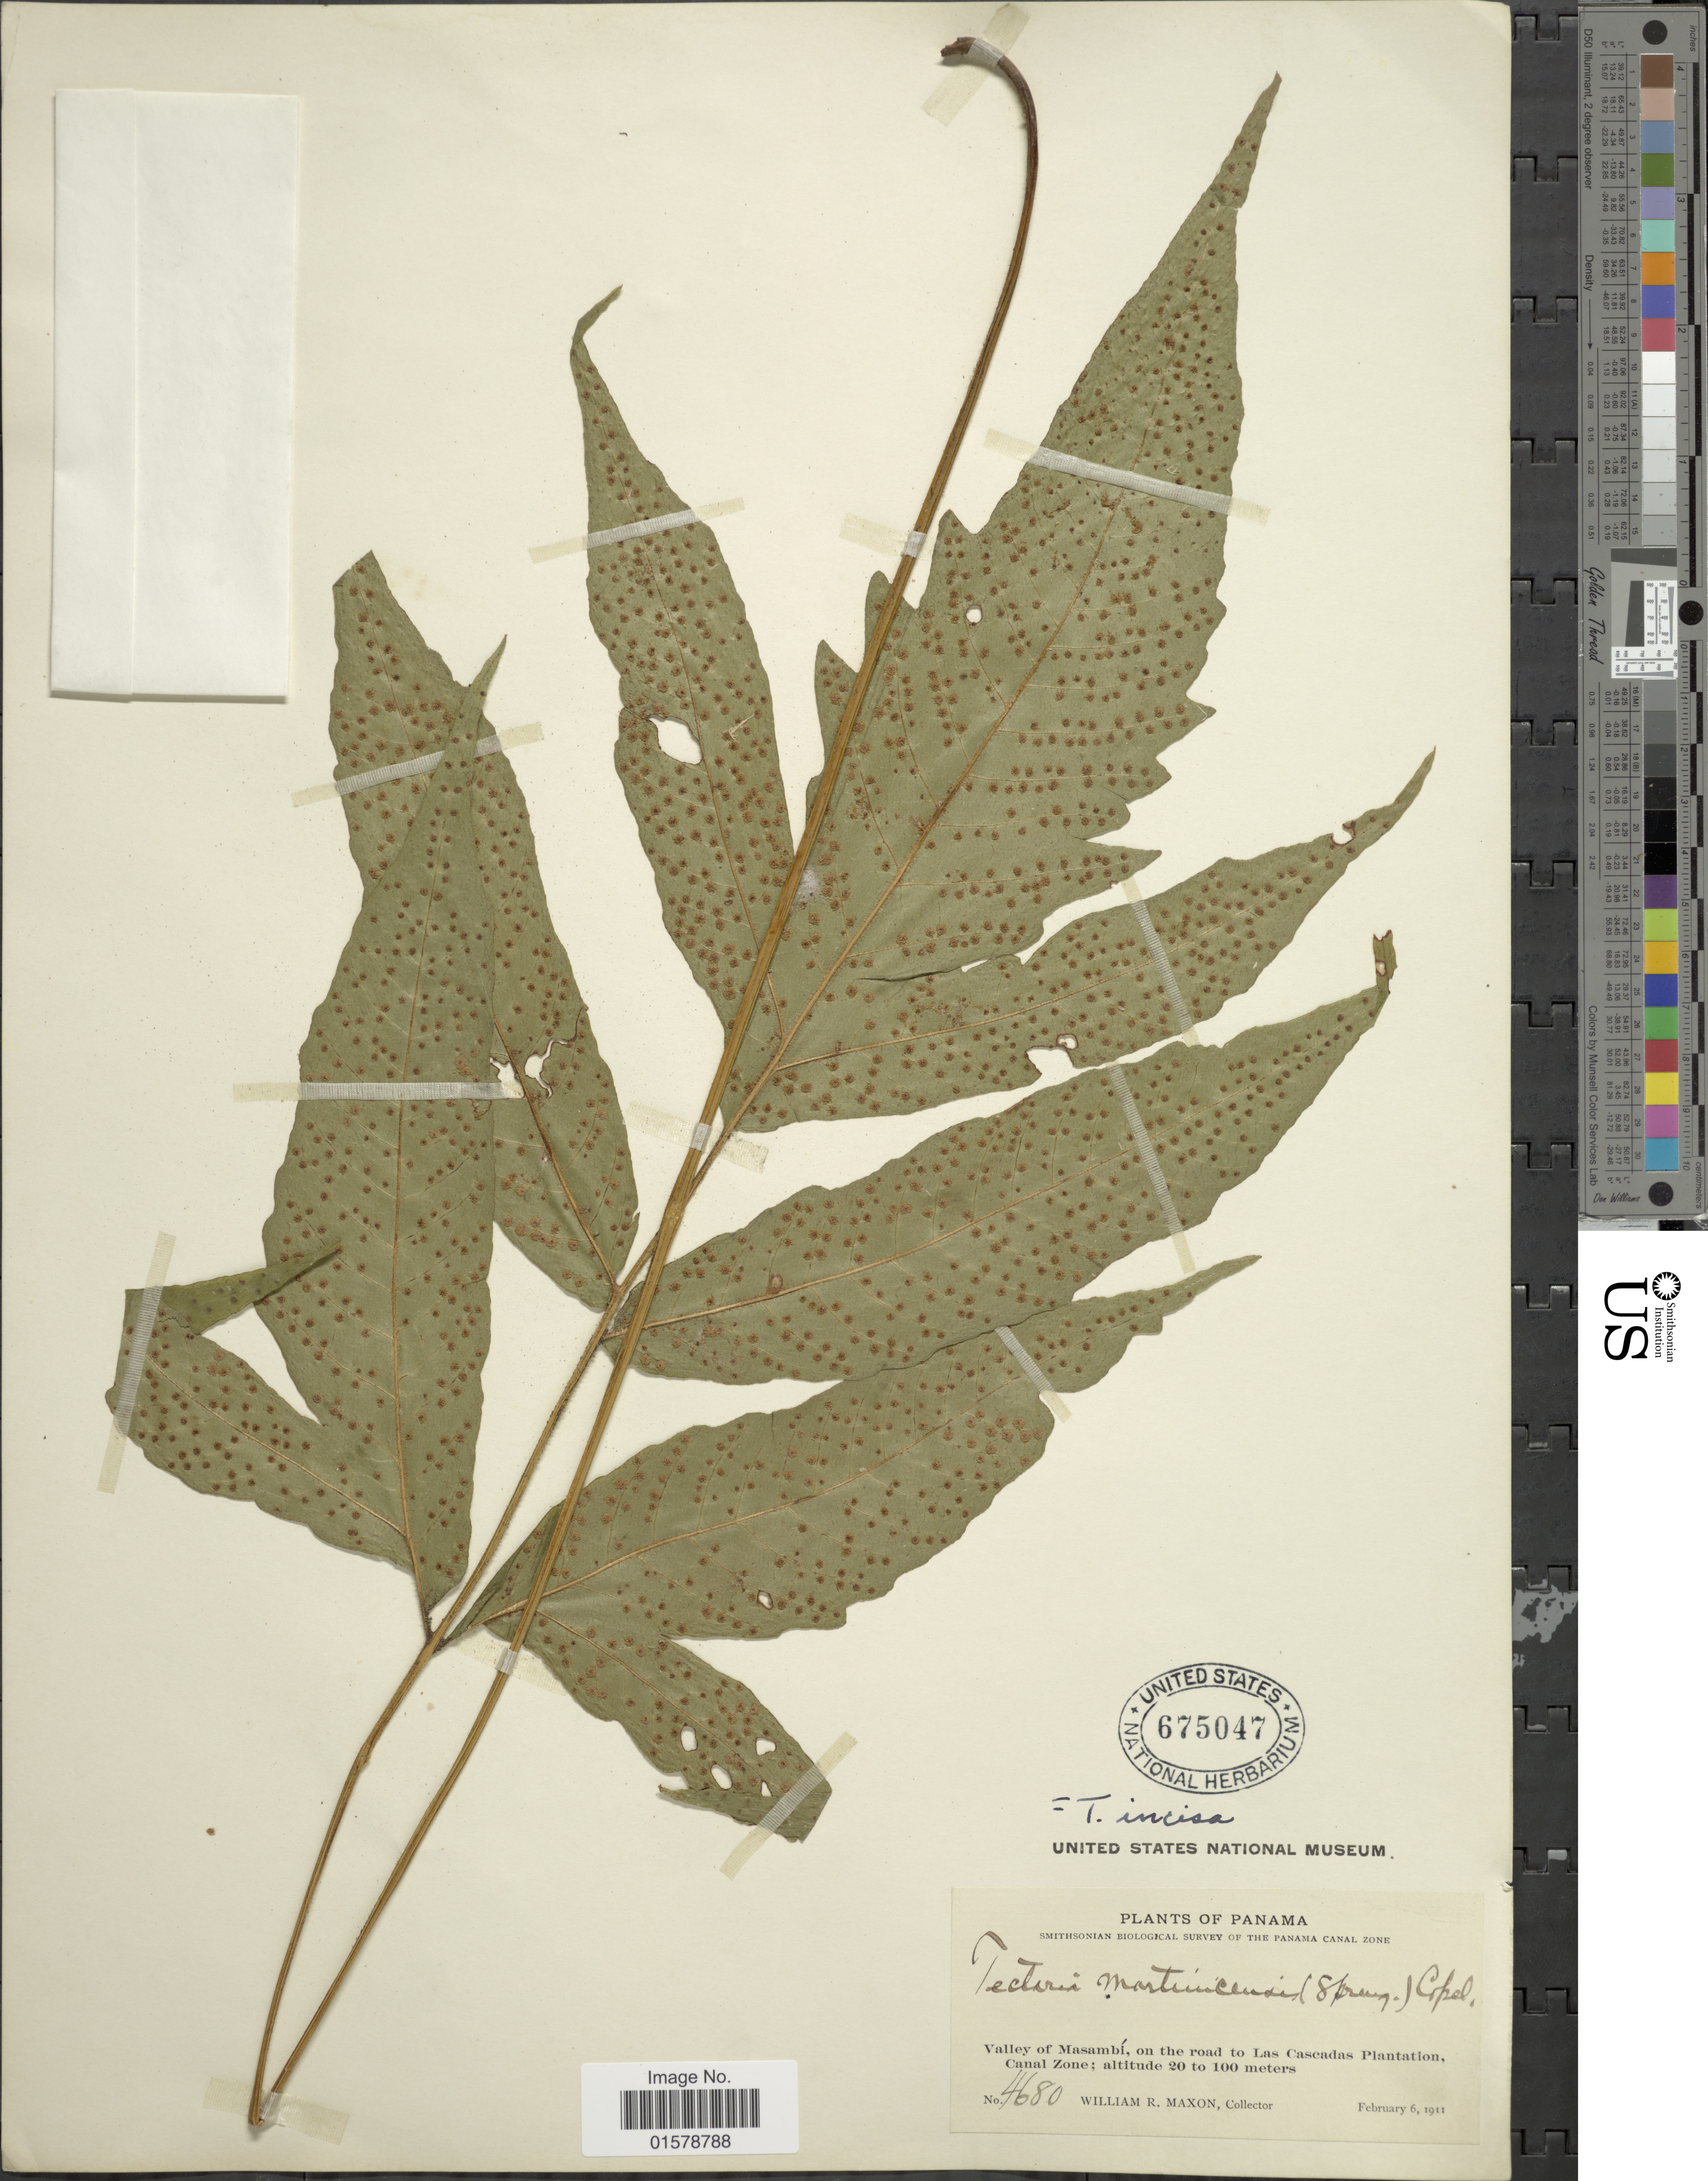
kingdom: Plantae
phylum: Tracheophyta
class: Polypodiopsida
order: Polypodiales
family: Tectariaceae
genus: Tectaria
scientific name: Tectaria pilosa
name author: (Fée) Maxon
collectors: W. R. Maxon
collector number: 4680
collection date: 1911-02-06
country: Panama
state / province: Colón / Panamá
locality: Valley of Masambi, on the road to Las Cascadas Plantation, Canal Zone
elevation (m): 20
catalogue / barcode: US 675047